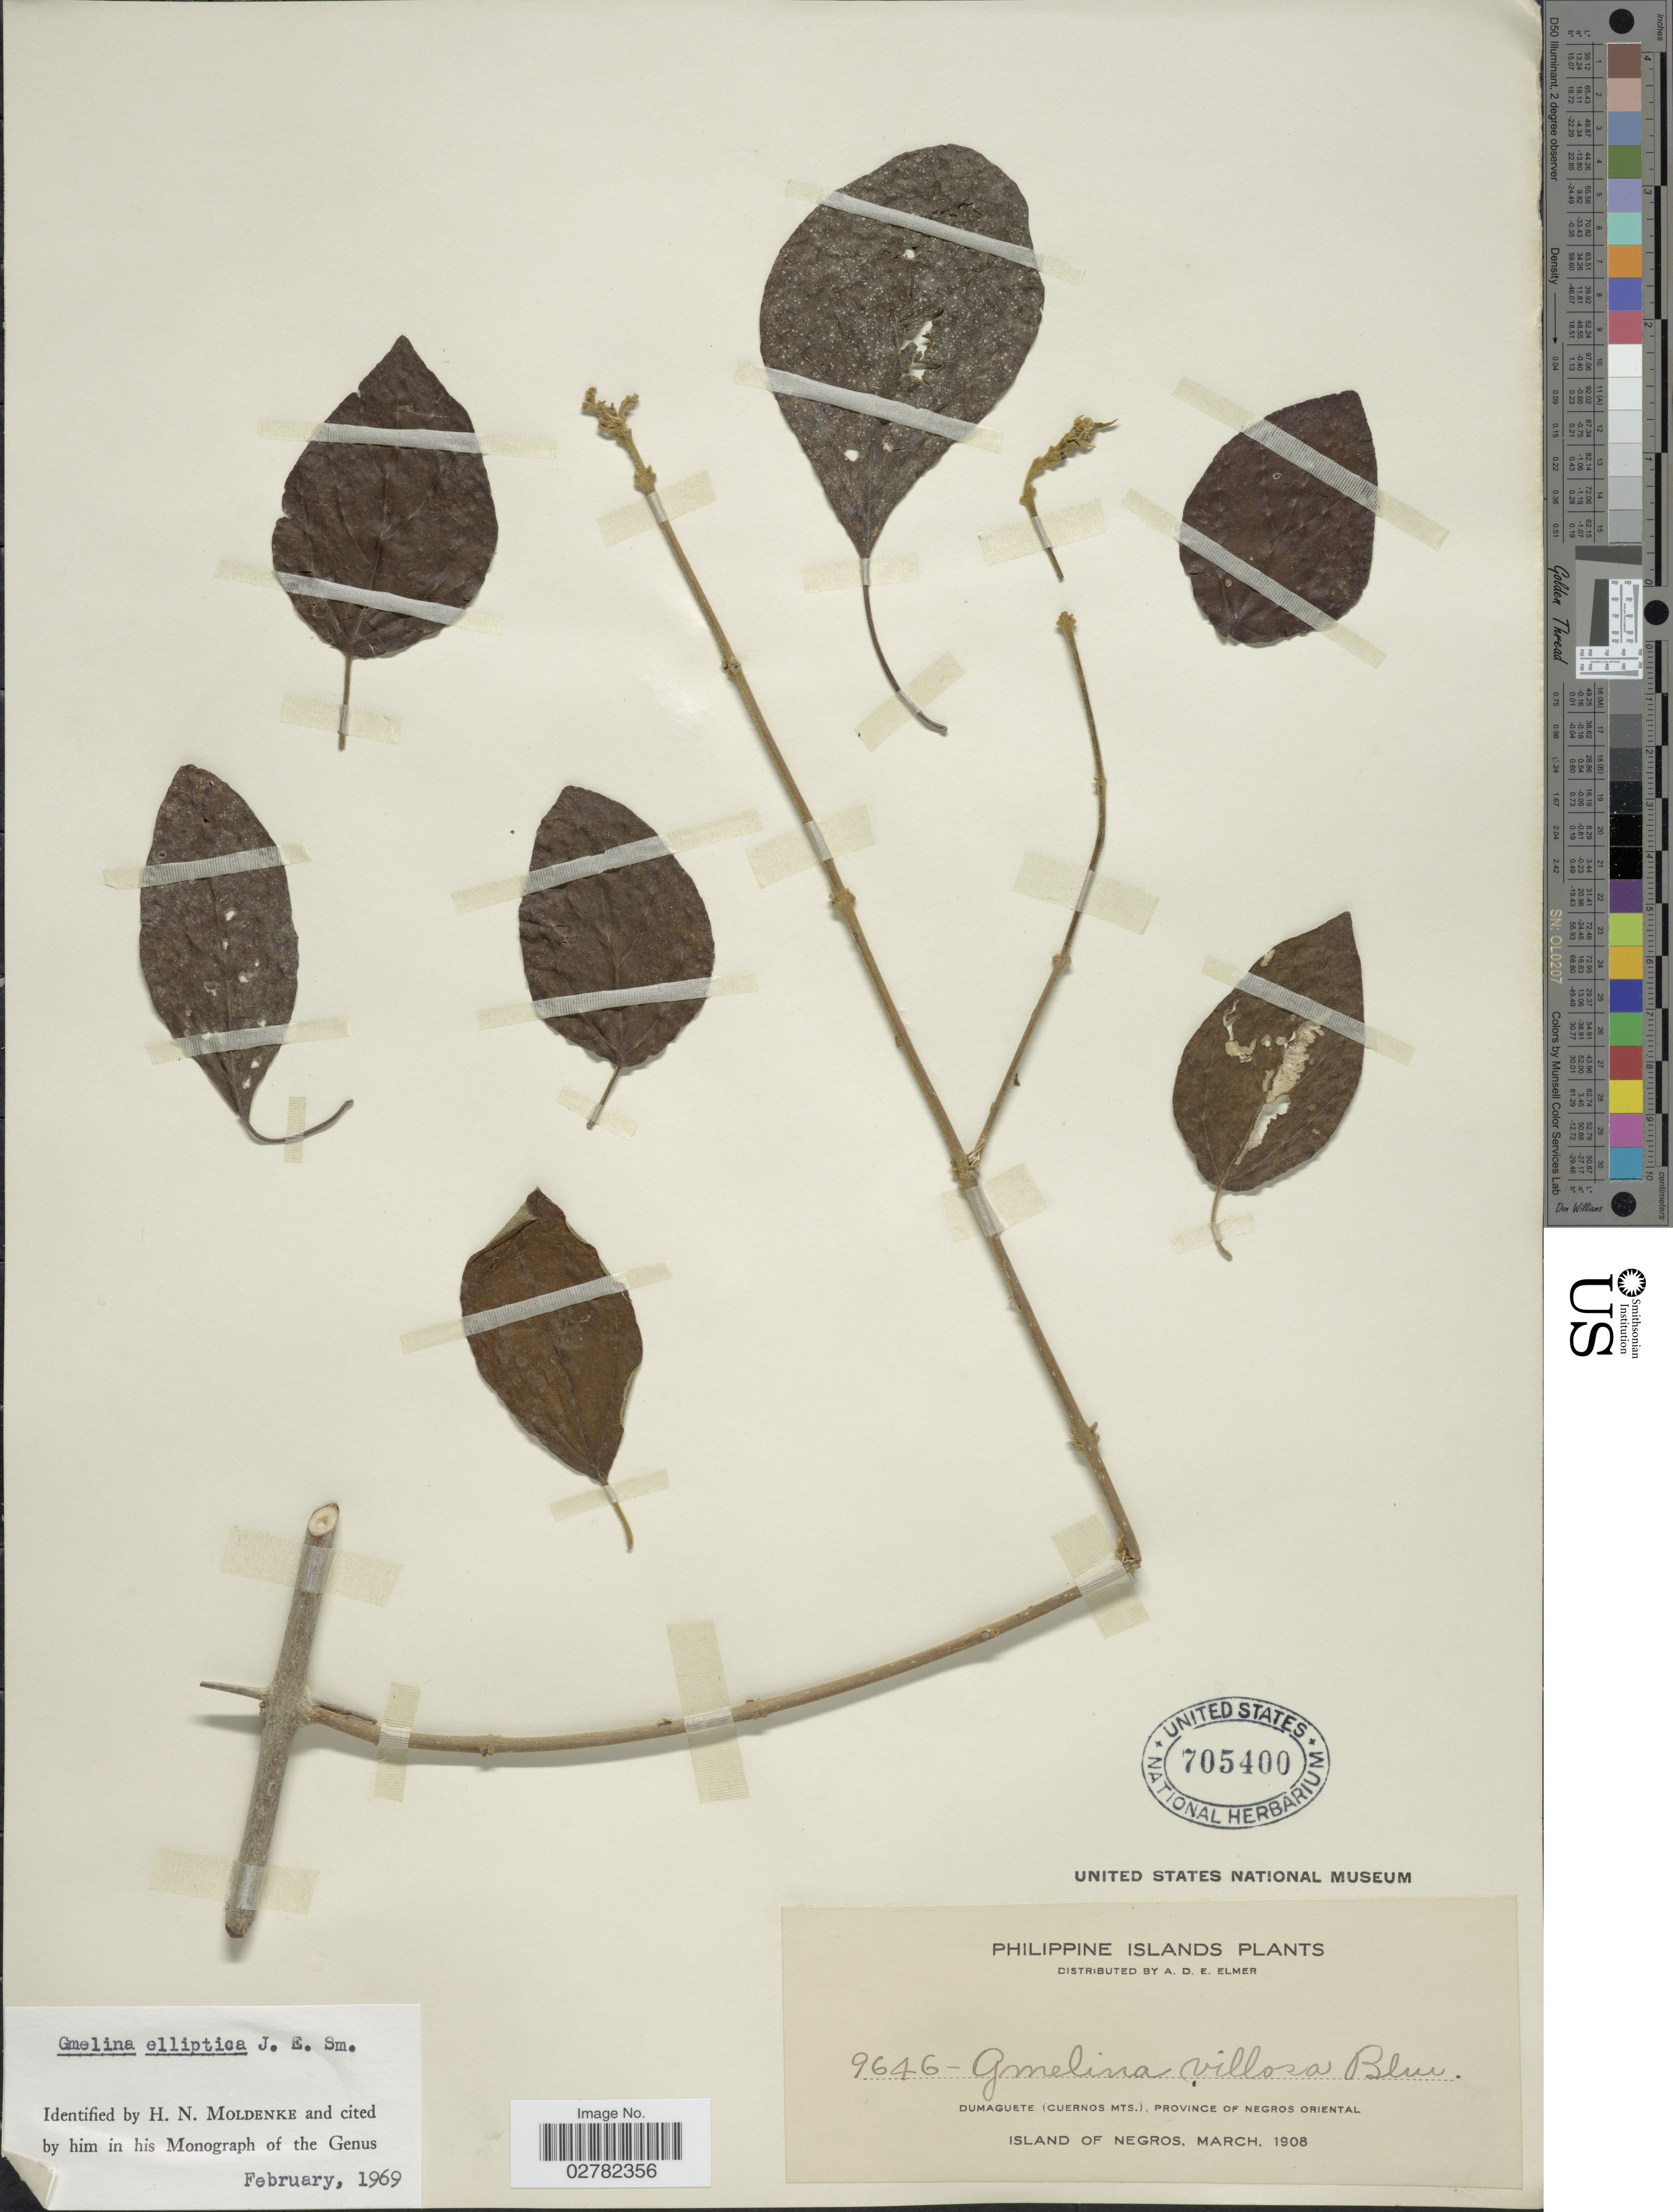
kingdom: Plantae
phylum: Tracheophyta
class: Magnoliopsida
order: Lamiales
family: Lamiaceae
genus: Gmelina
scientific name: Gmelina elliptica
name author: Sm.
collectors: A. D. E. Elmer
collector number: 9646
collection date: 1908-03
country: Philippines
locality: Dumaguete (Cuernos Mts.) Province of Negros Oriental, Island of Negros.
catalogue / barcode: US 705400